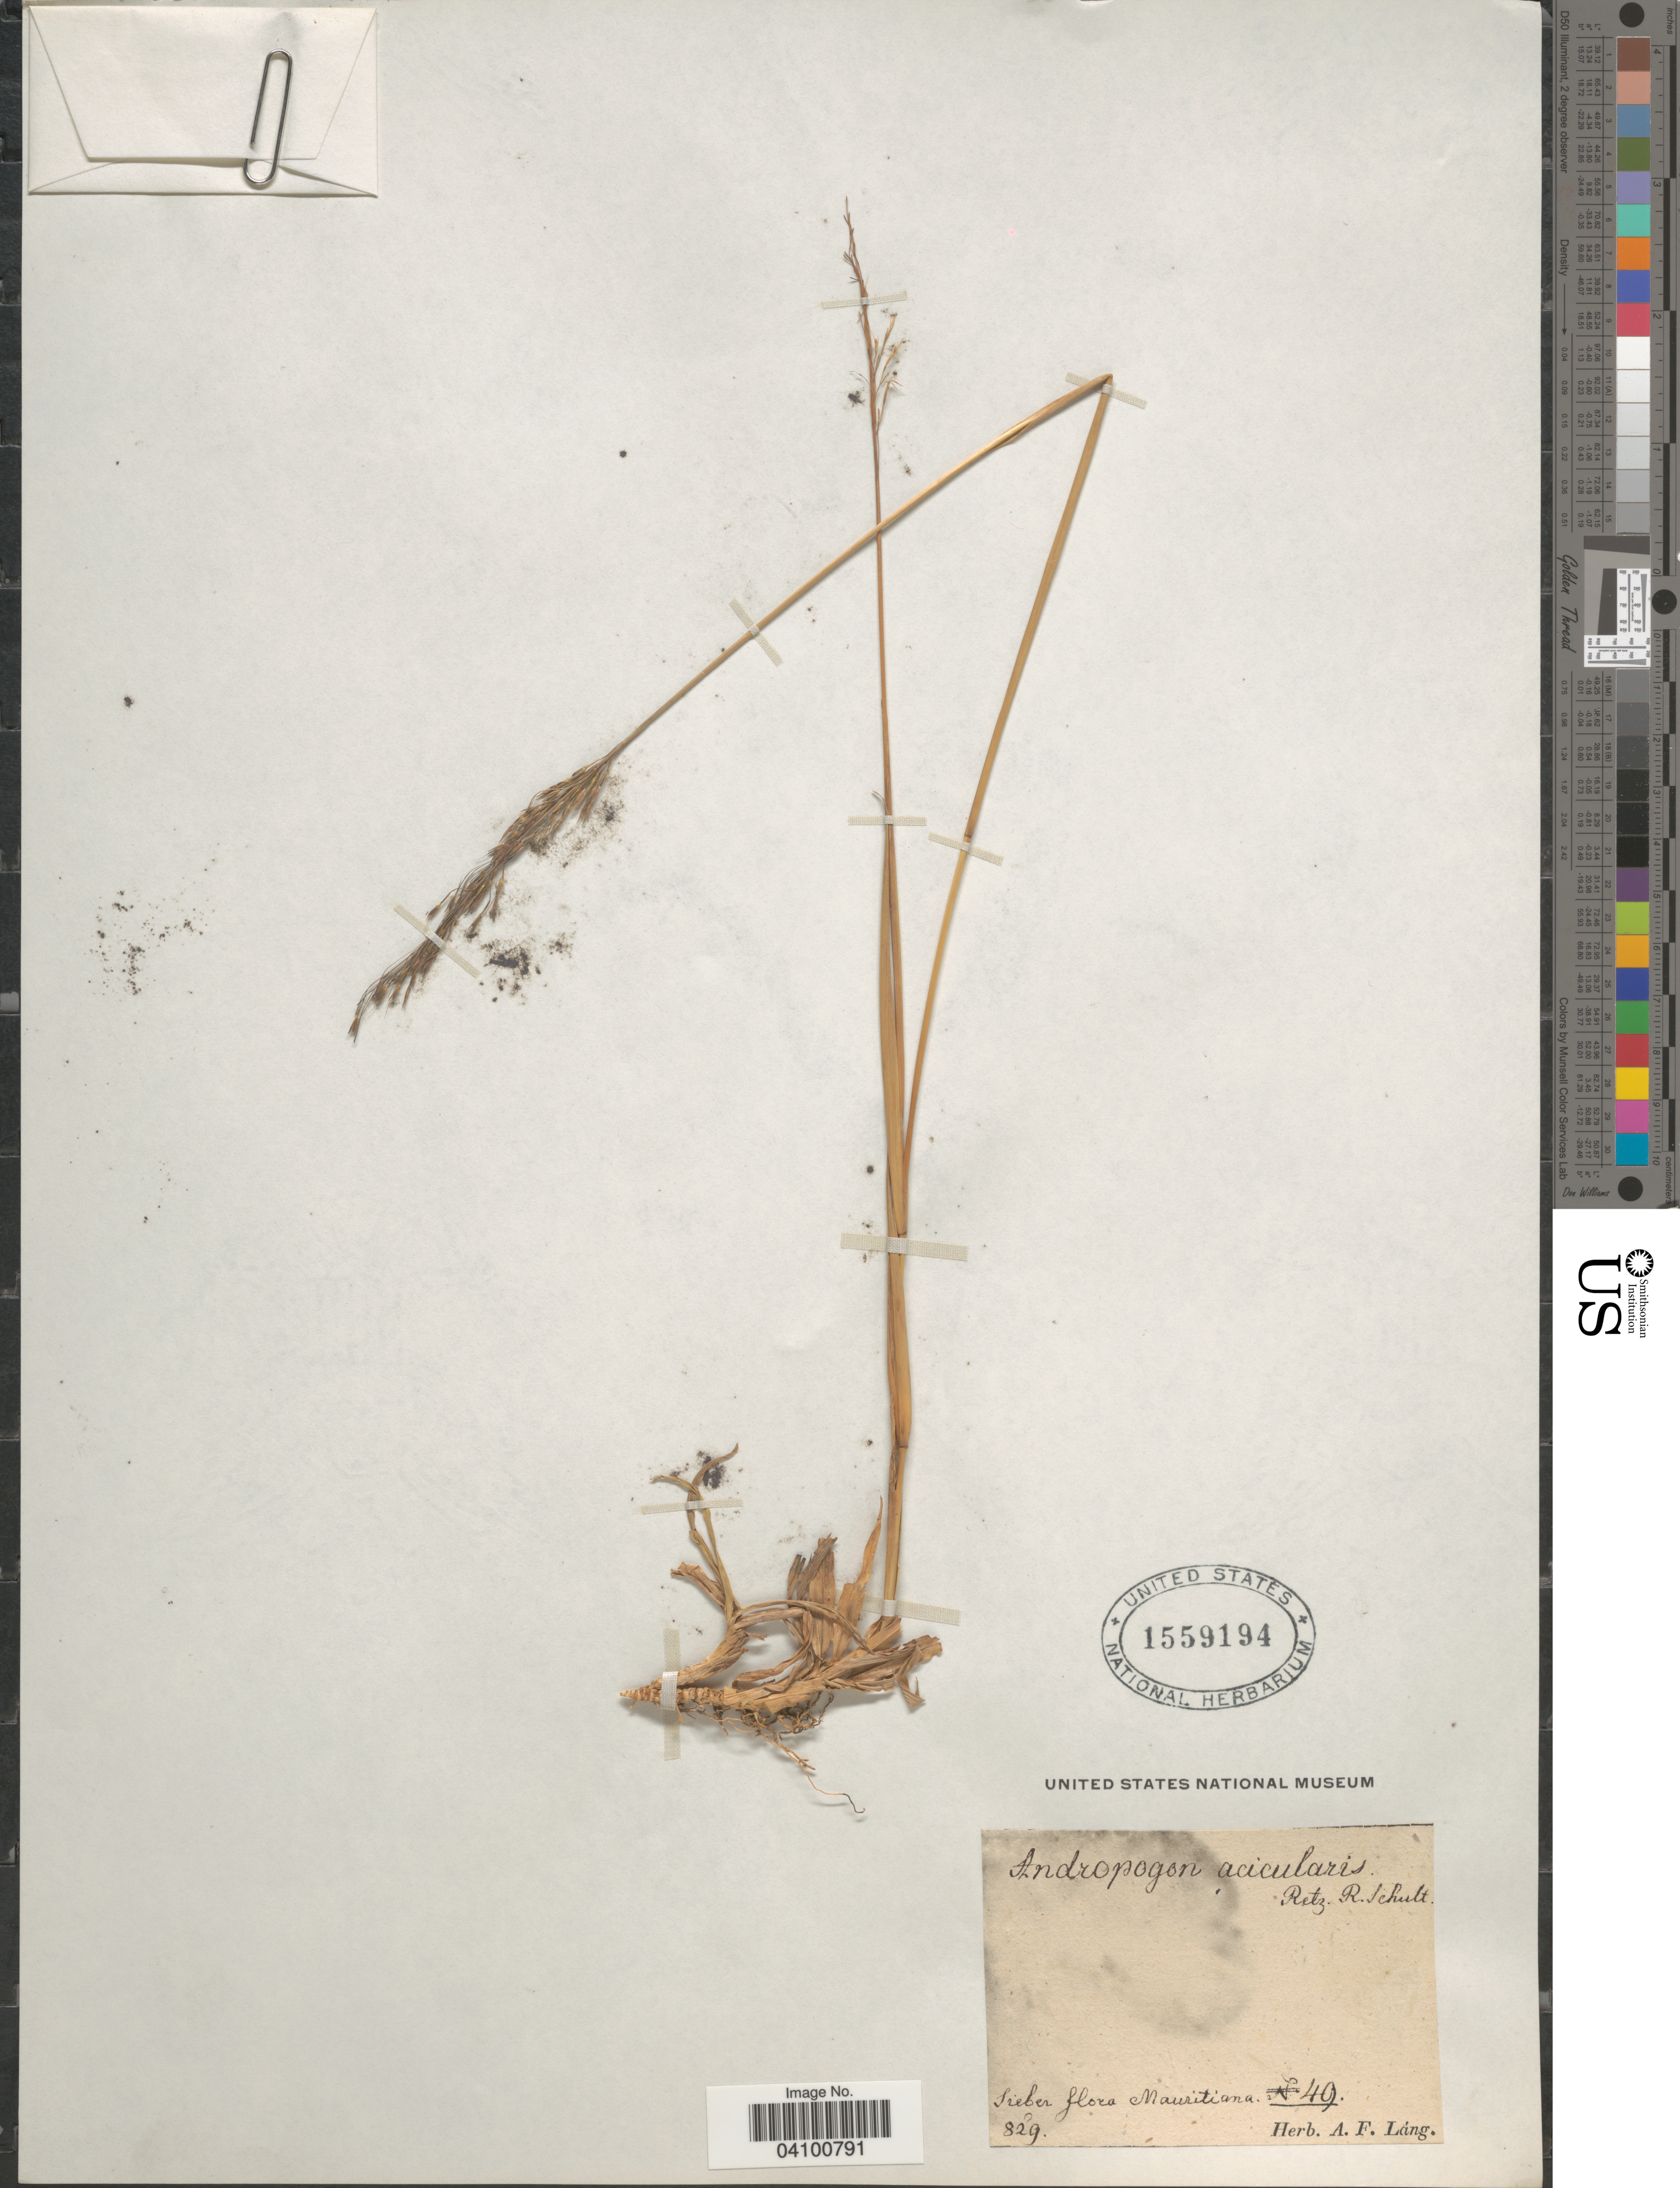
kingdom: Plantae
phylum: Tracheophyta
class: Liliopsida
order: Poales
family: Poaceae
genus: Chrysopogon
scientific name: Chrysopogon aciculatus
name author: (Retz.) Trin.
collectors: -- Sieber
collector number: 49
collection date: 1829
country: Mauritania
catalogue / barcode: US 1559194